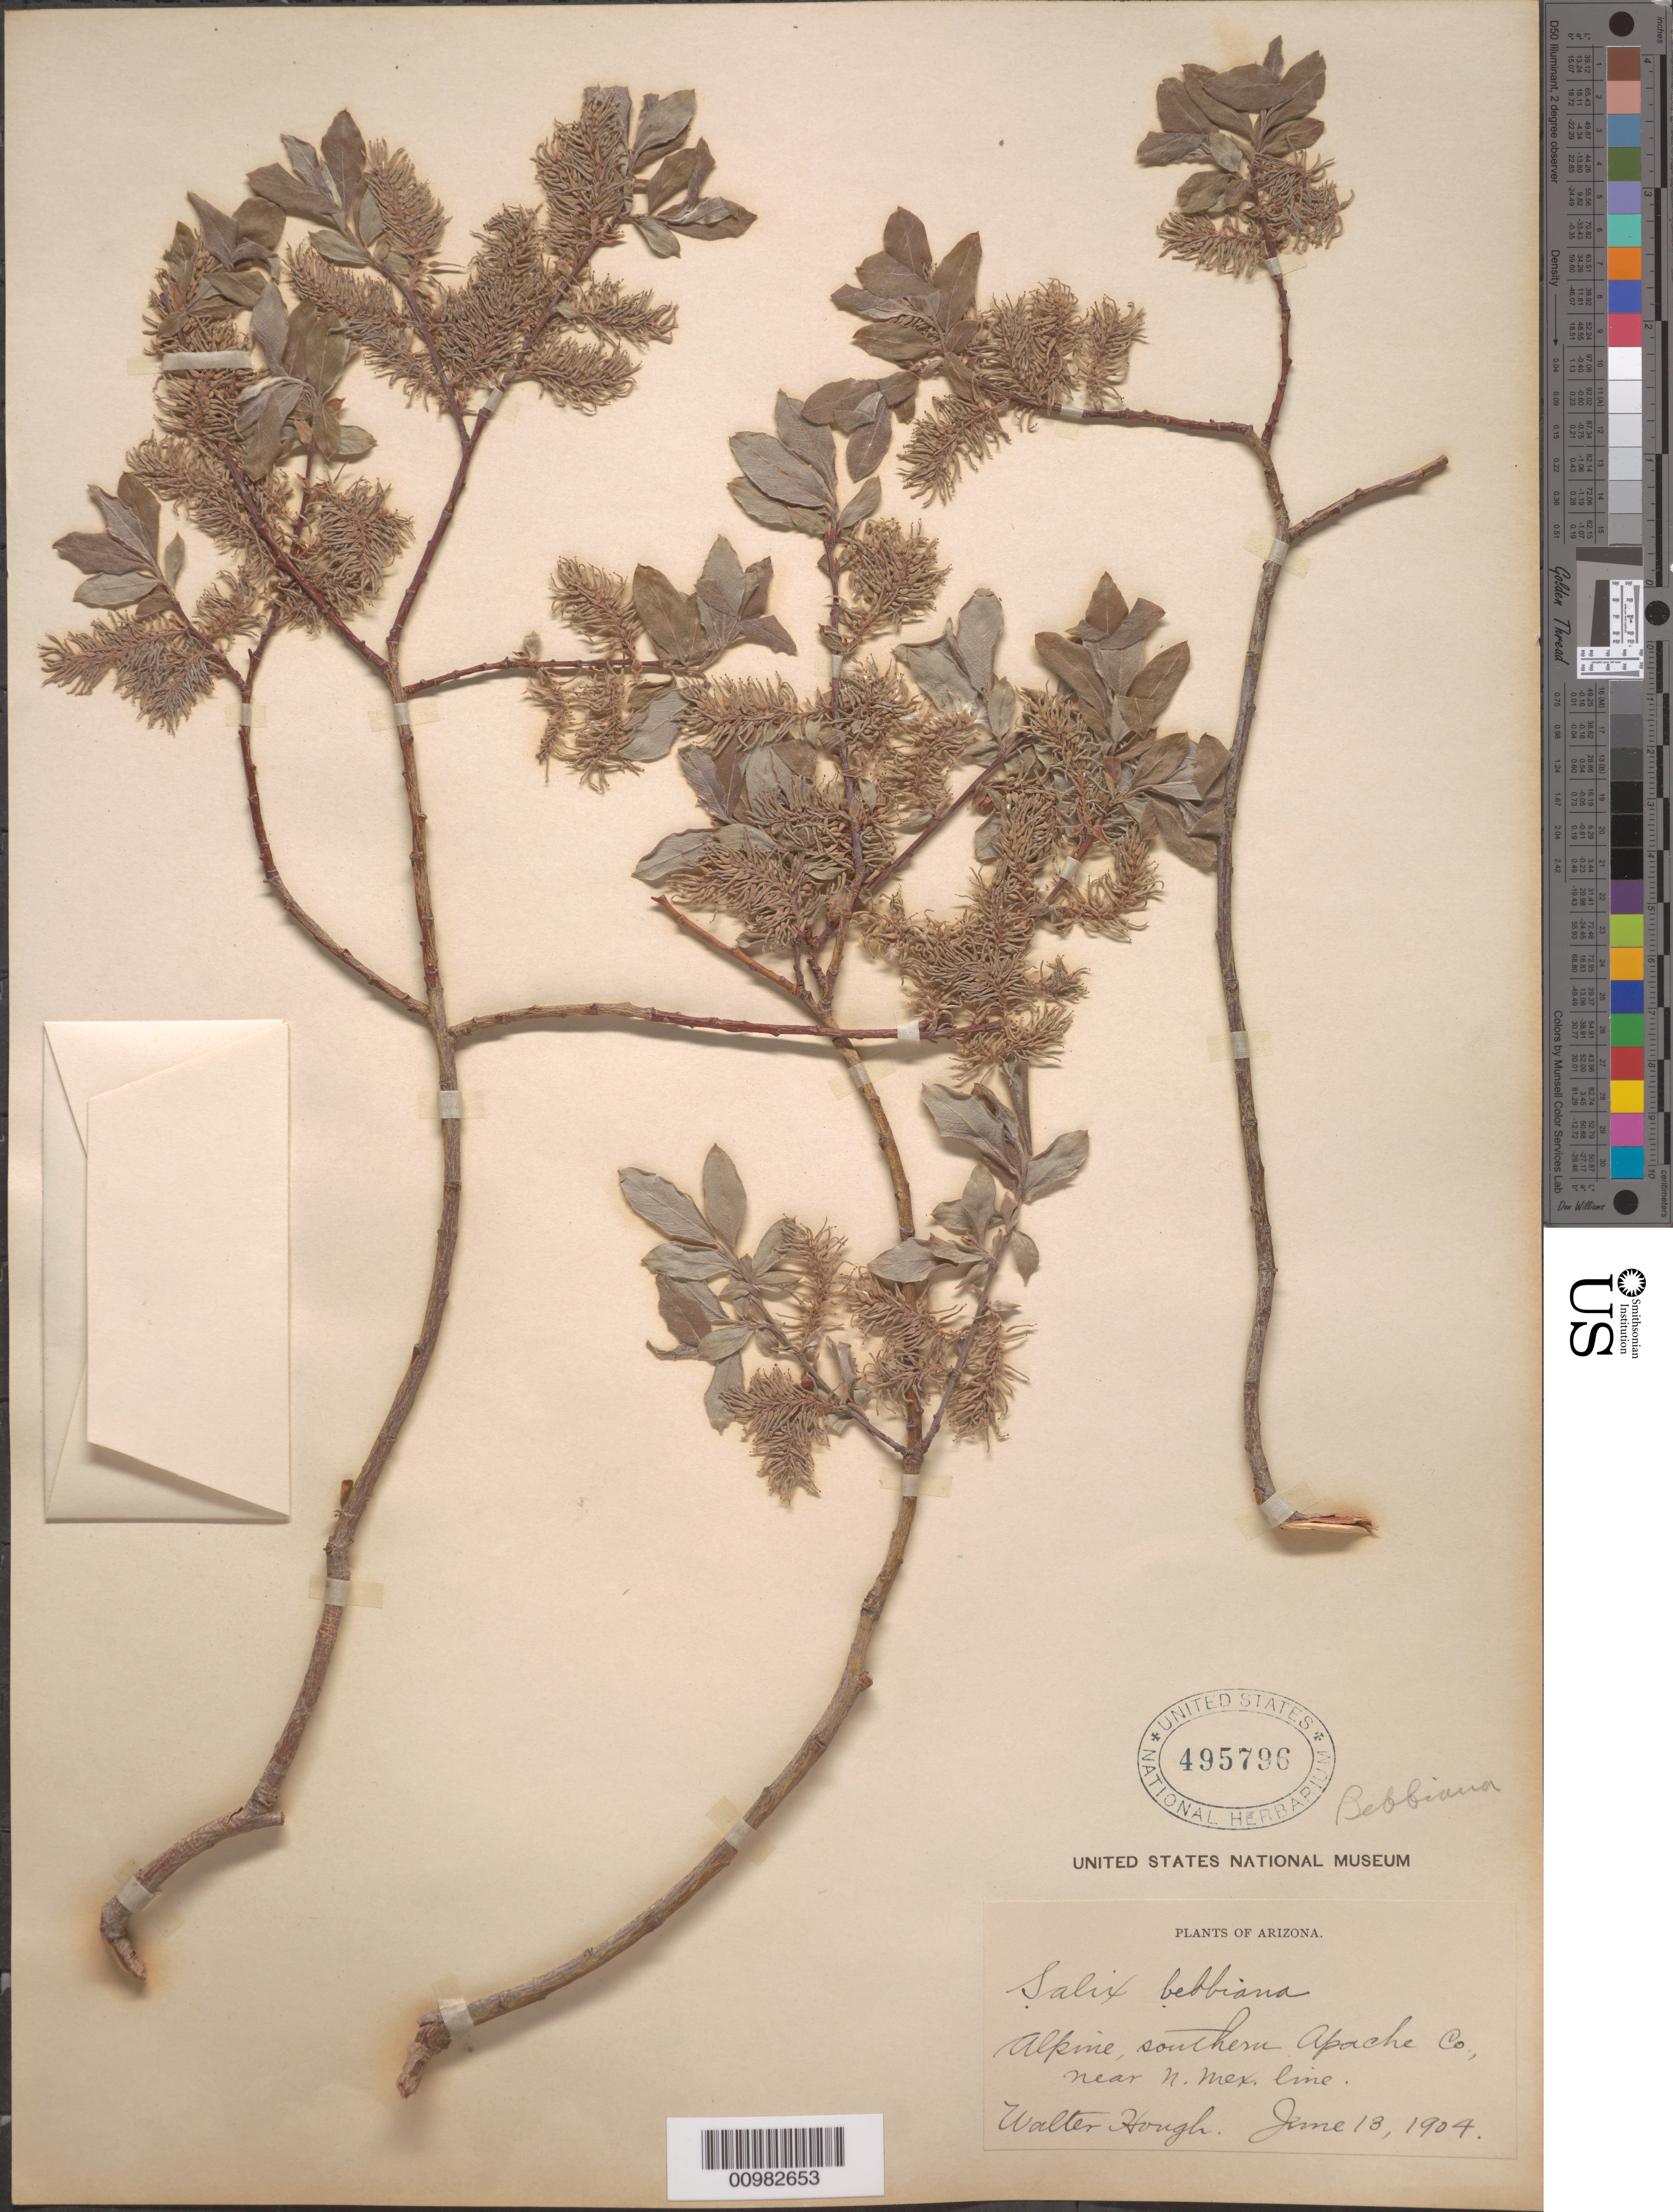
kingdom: Plantae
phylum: Tracheophyta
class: Magnoliopsida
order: Malpighiales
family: Salicaceae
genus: Salix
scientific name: Salix bebbiana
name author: Sarg.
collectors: W. Hough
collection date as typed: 13 Jun 1904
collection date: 1904-06-13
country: United States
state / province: Arizona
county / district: Apache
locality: Alpine, southern Apache County. Near New Mexico line.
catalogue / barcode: US 495796